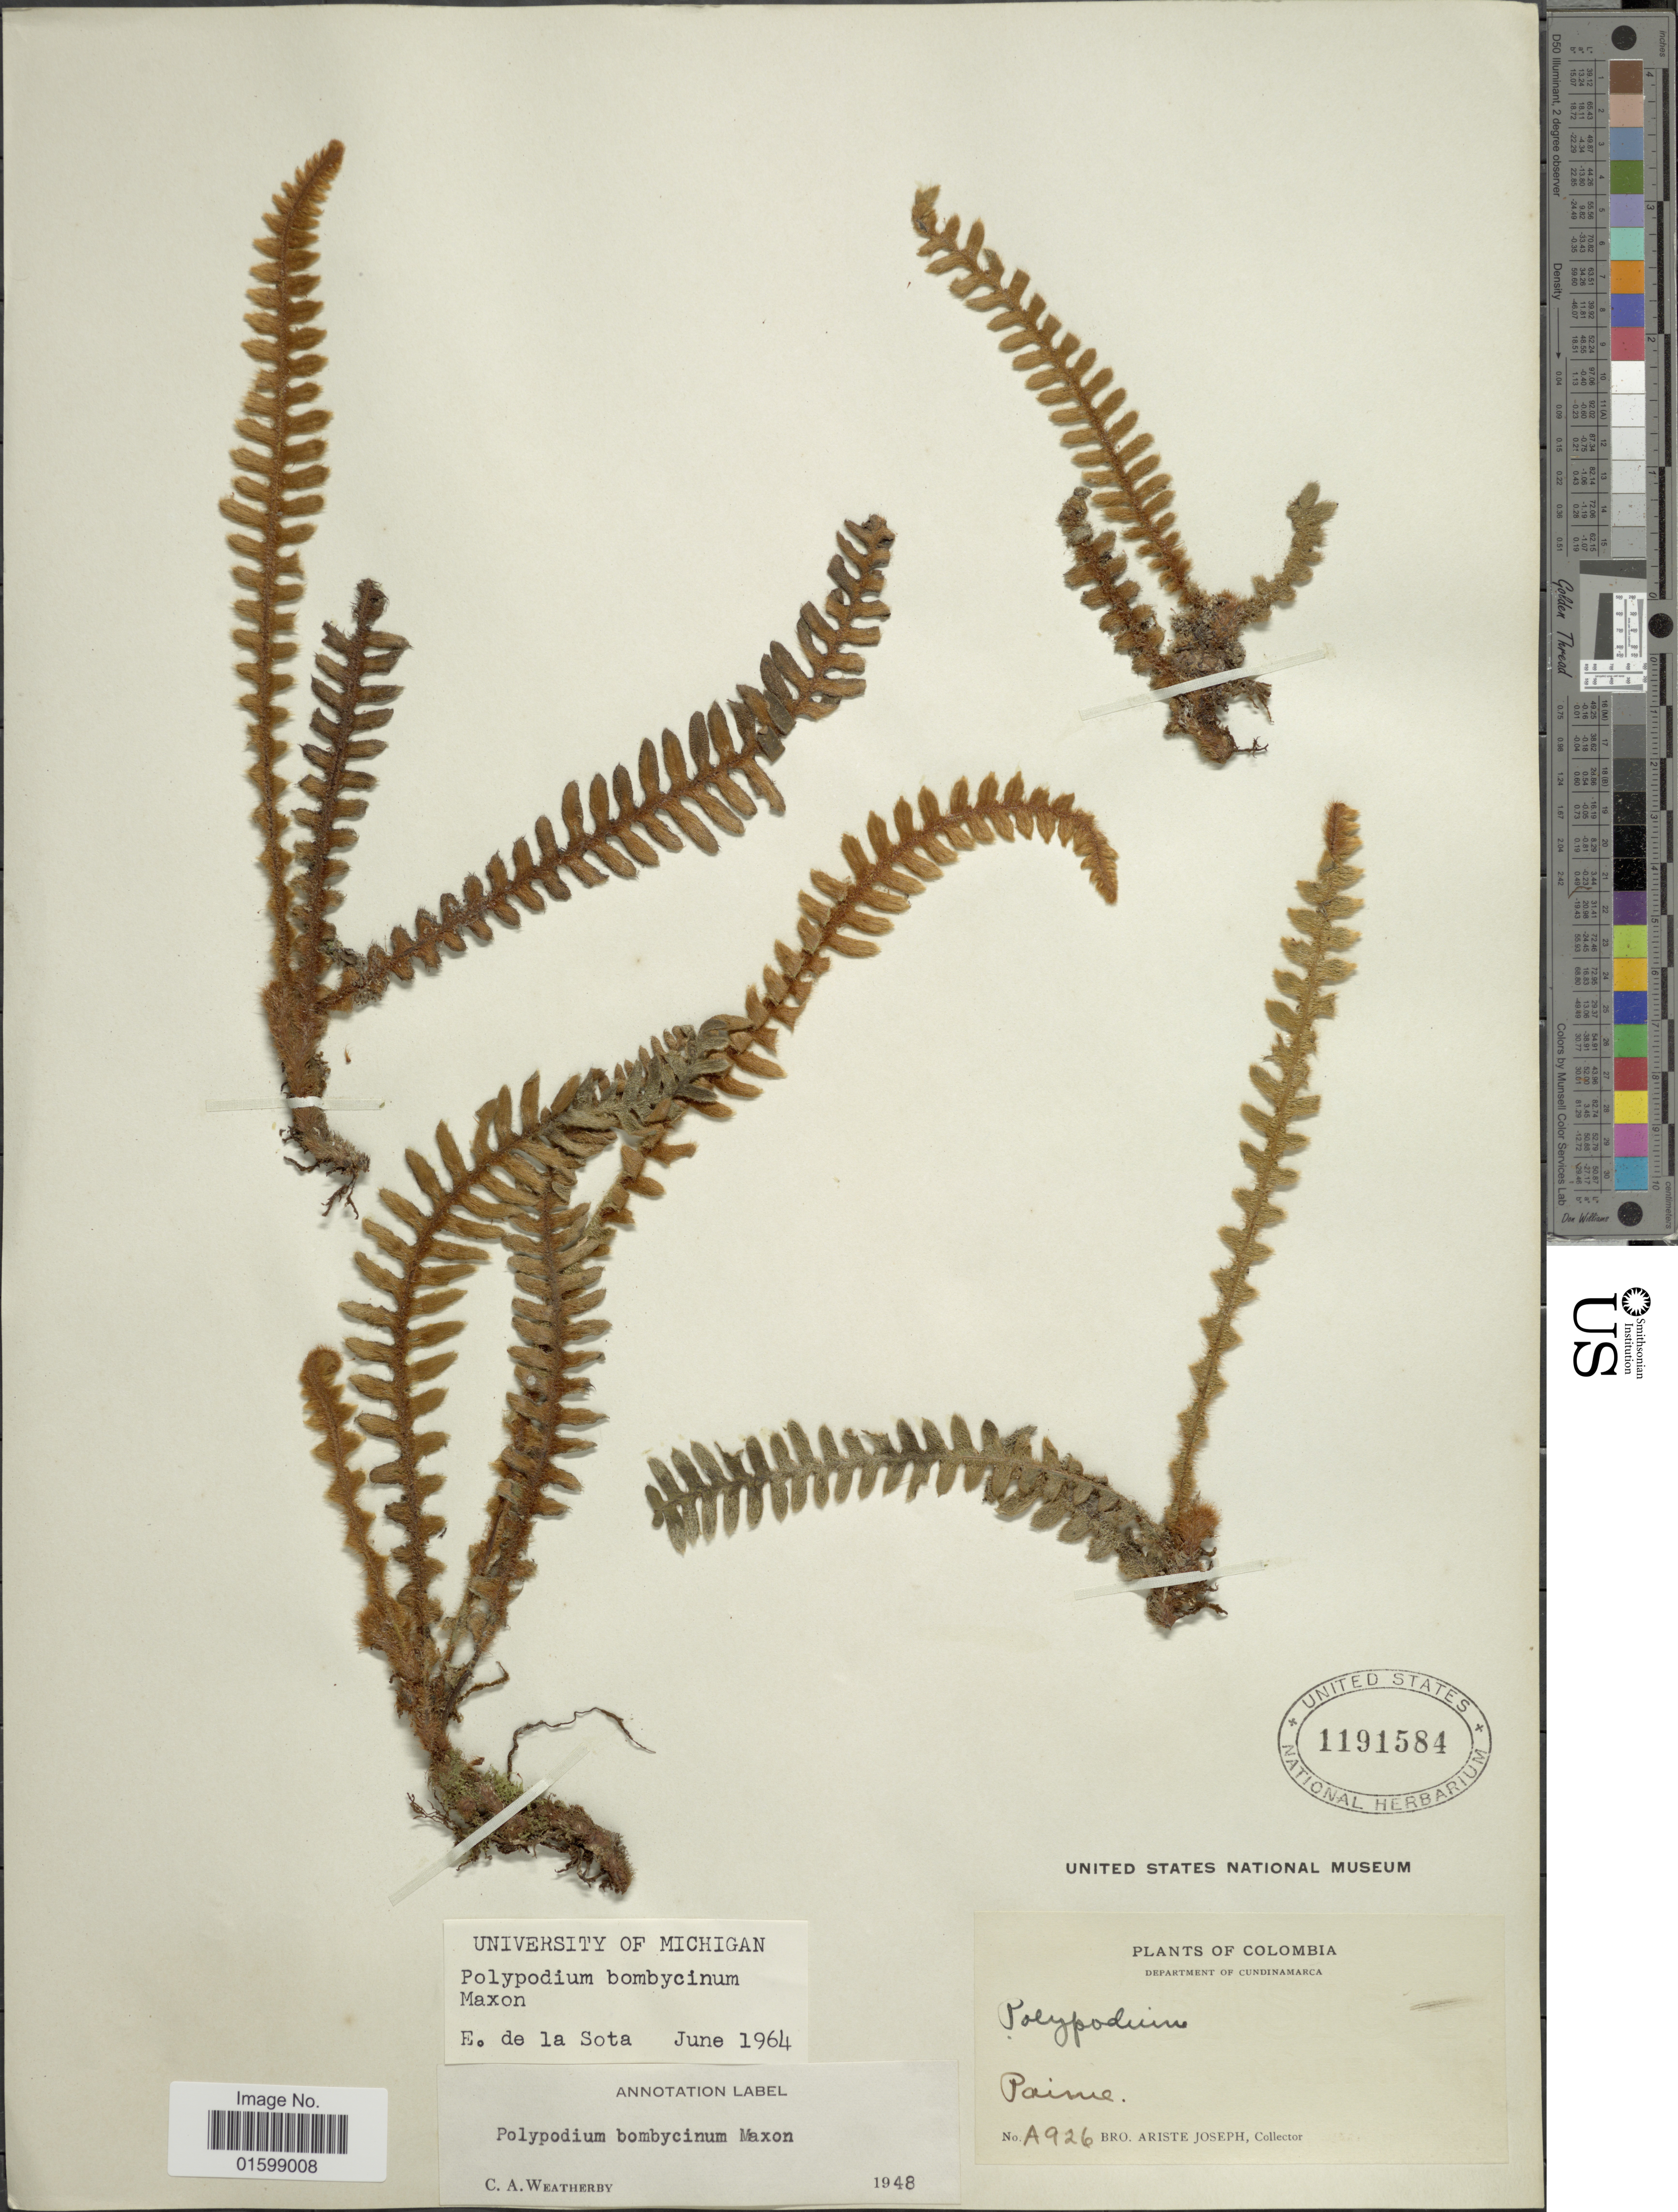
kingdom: Plantae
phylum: Tracheophyta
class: Polypodiopsida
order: Polypodiales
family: Polypodiaceae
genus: Pleopeltis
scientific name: Pleopeltis bombycina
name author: (Maxon) A.R. Sm.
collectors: Bro. Ariste-Joseph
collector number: A9263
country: Colombia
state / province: Cundinamarca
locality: Paime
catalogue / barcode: US 1191584